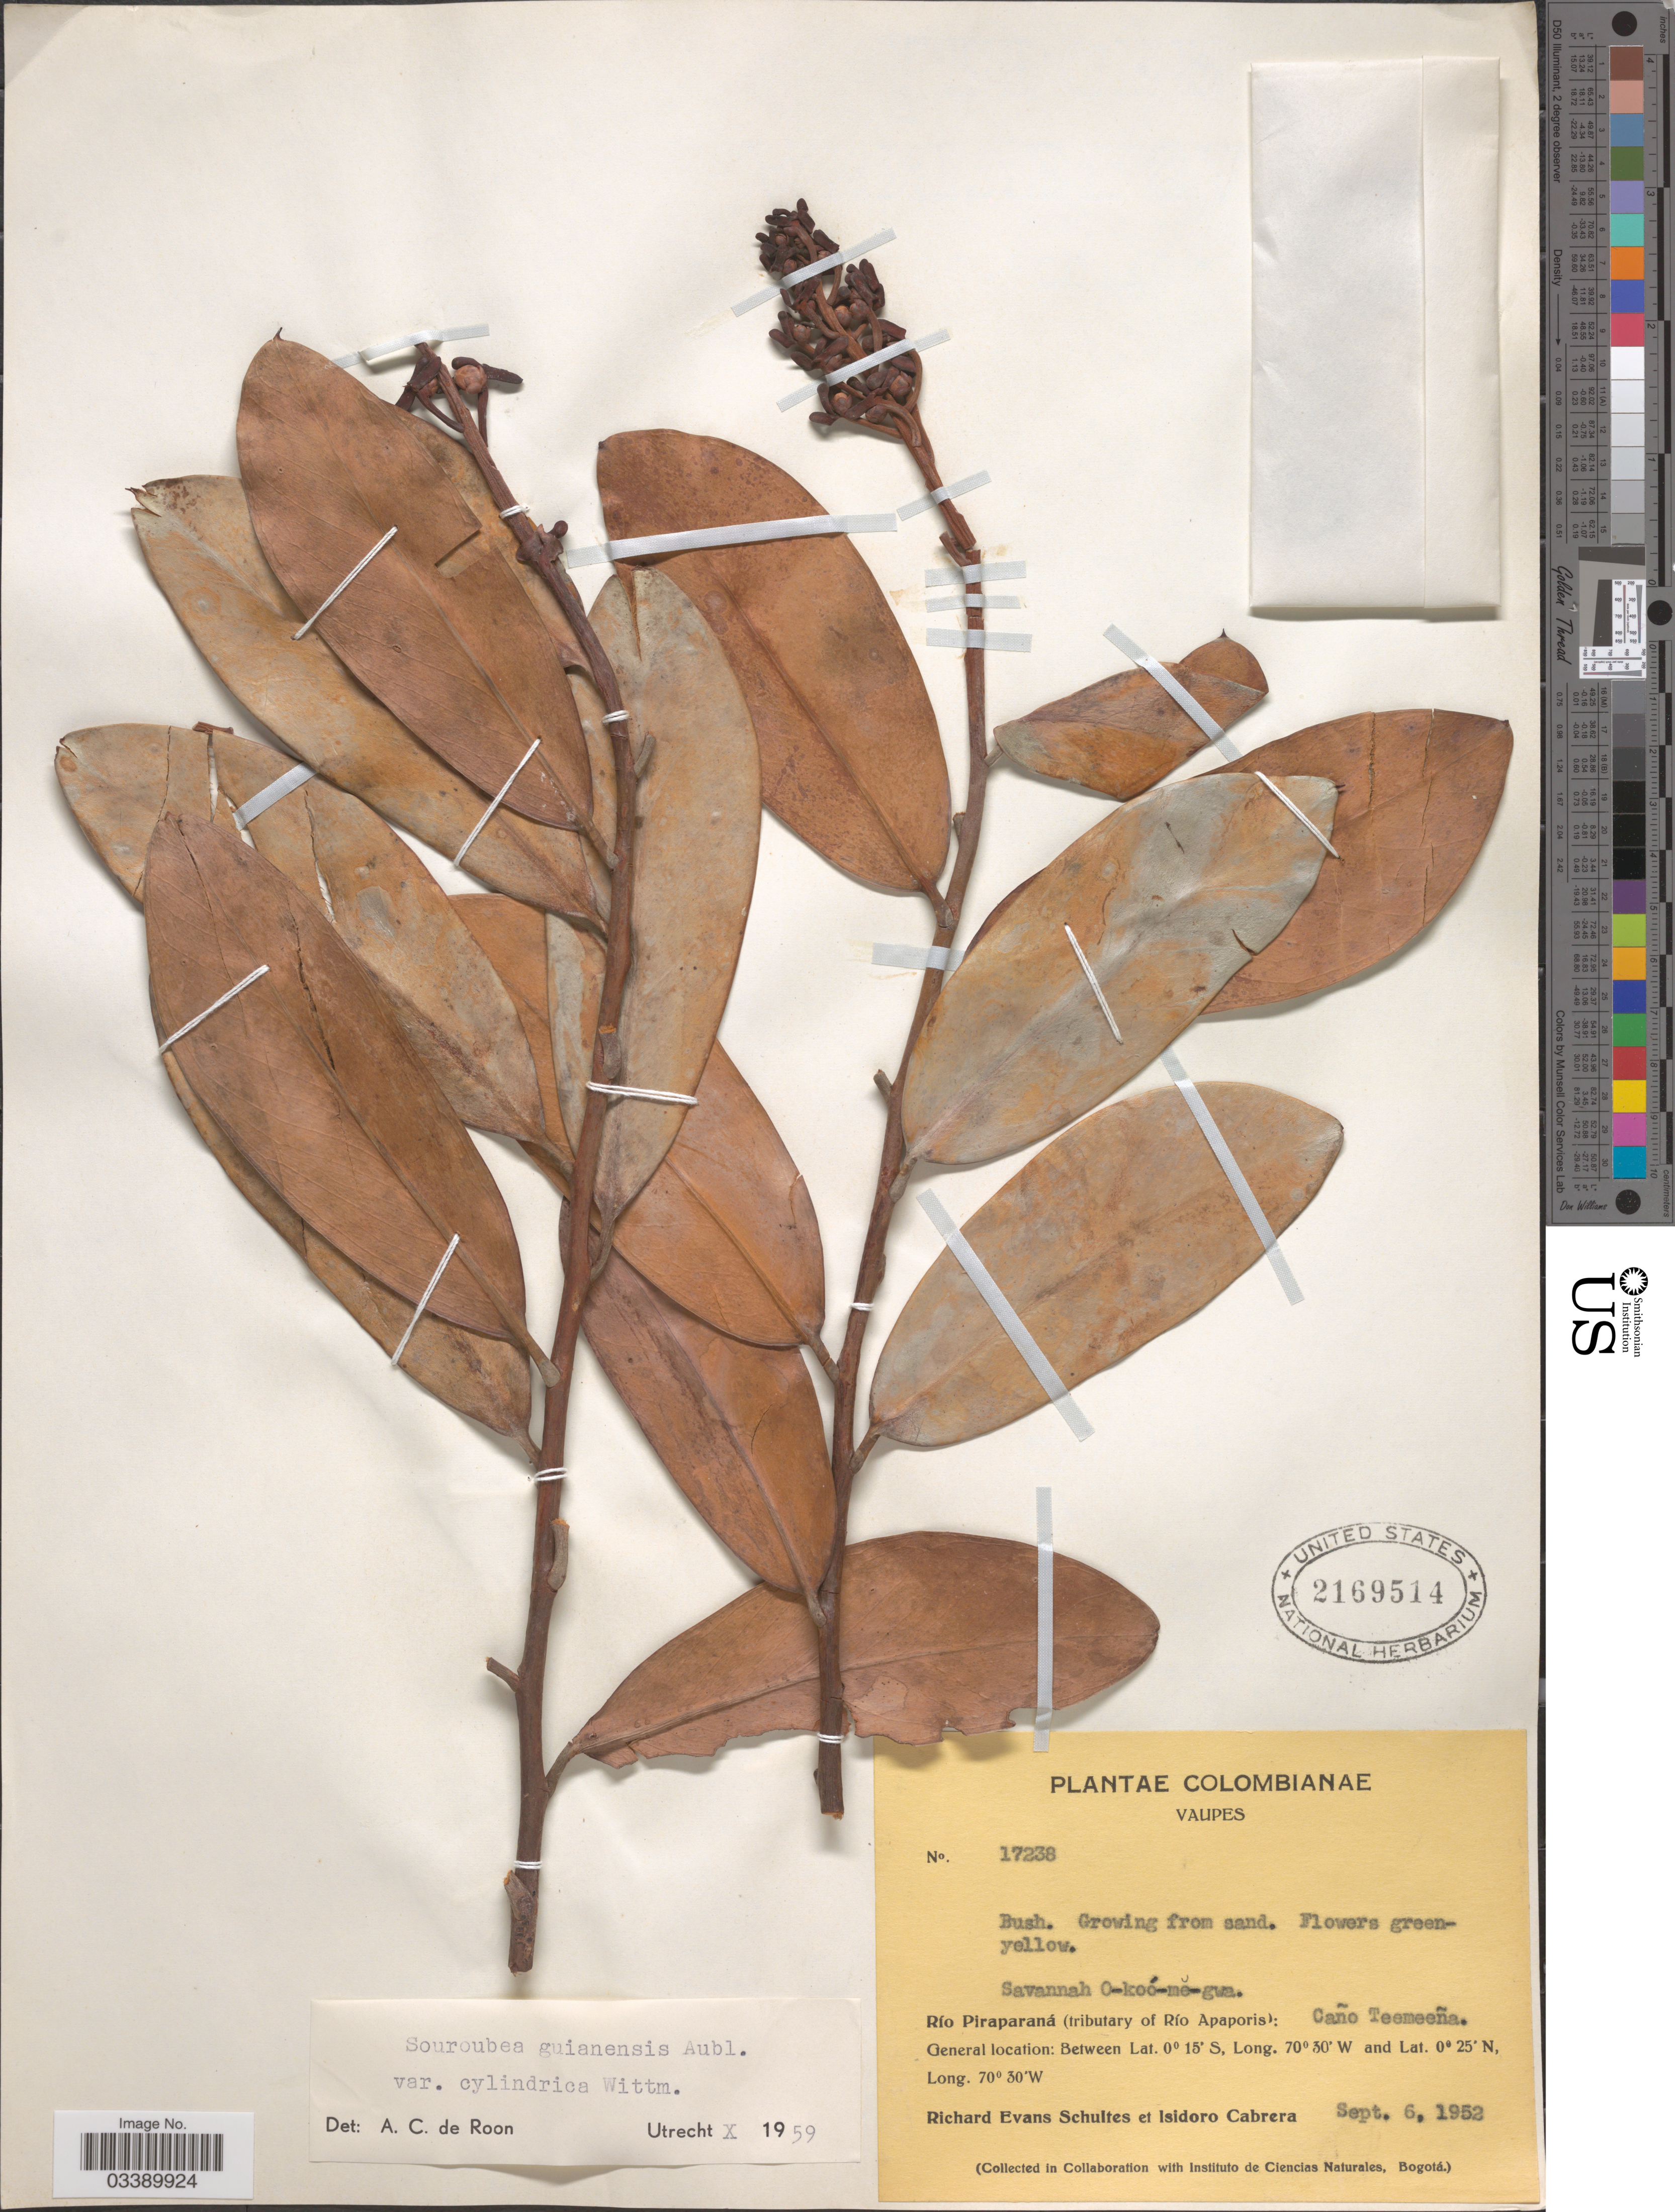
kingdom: Plantae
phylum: Tracheophyta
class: Magnoliopsida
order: Ericales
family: Marcgraviaceae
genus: Souroubea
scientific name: Souroubea guianensis var. cylindrica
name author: (Wittm.) de Roon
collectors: R. E. Schultes & I. Cabrera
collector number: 17238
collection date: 1952-09-06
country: Colombia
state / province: Vaupés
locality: Savannah O-koó-me-gwa. Río Piraparaná (tributary of Río Apaporis) Caño Teemeeña.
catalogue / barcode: US 2169514